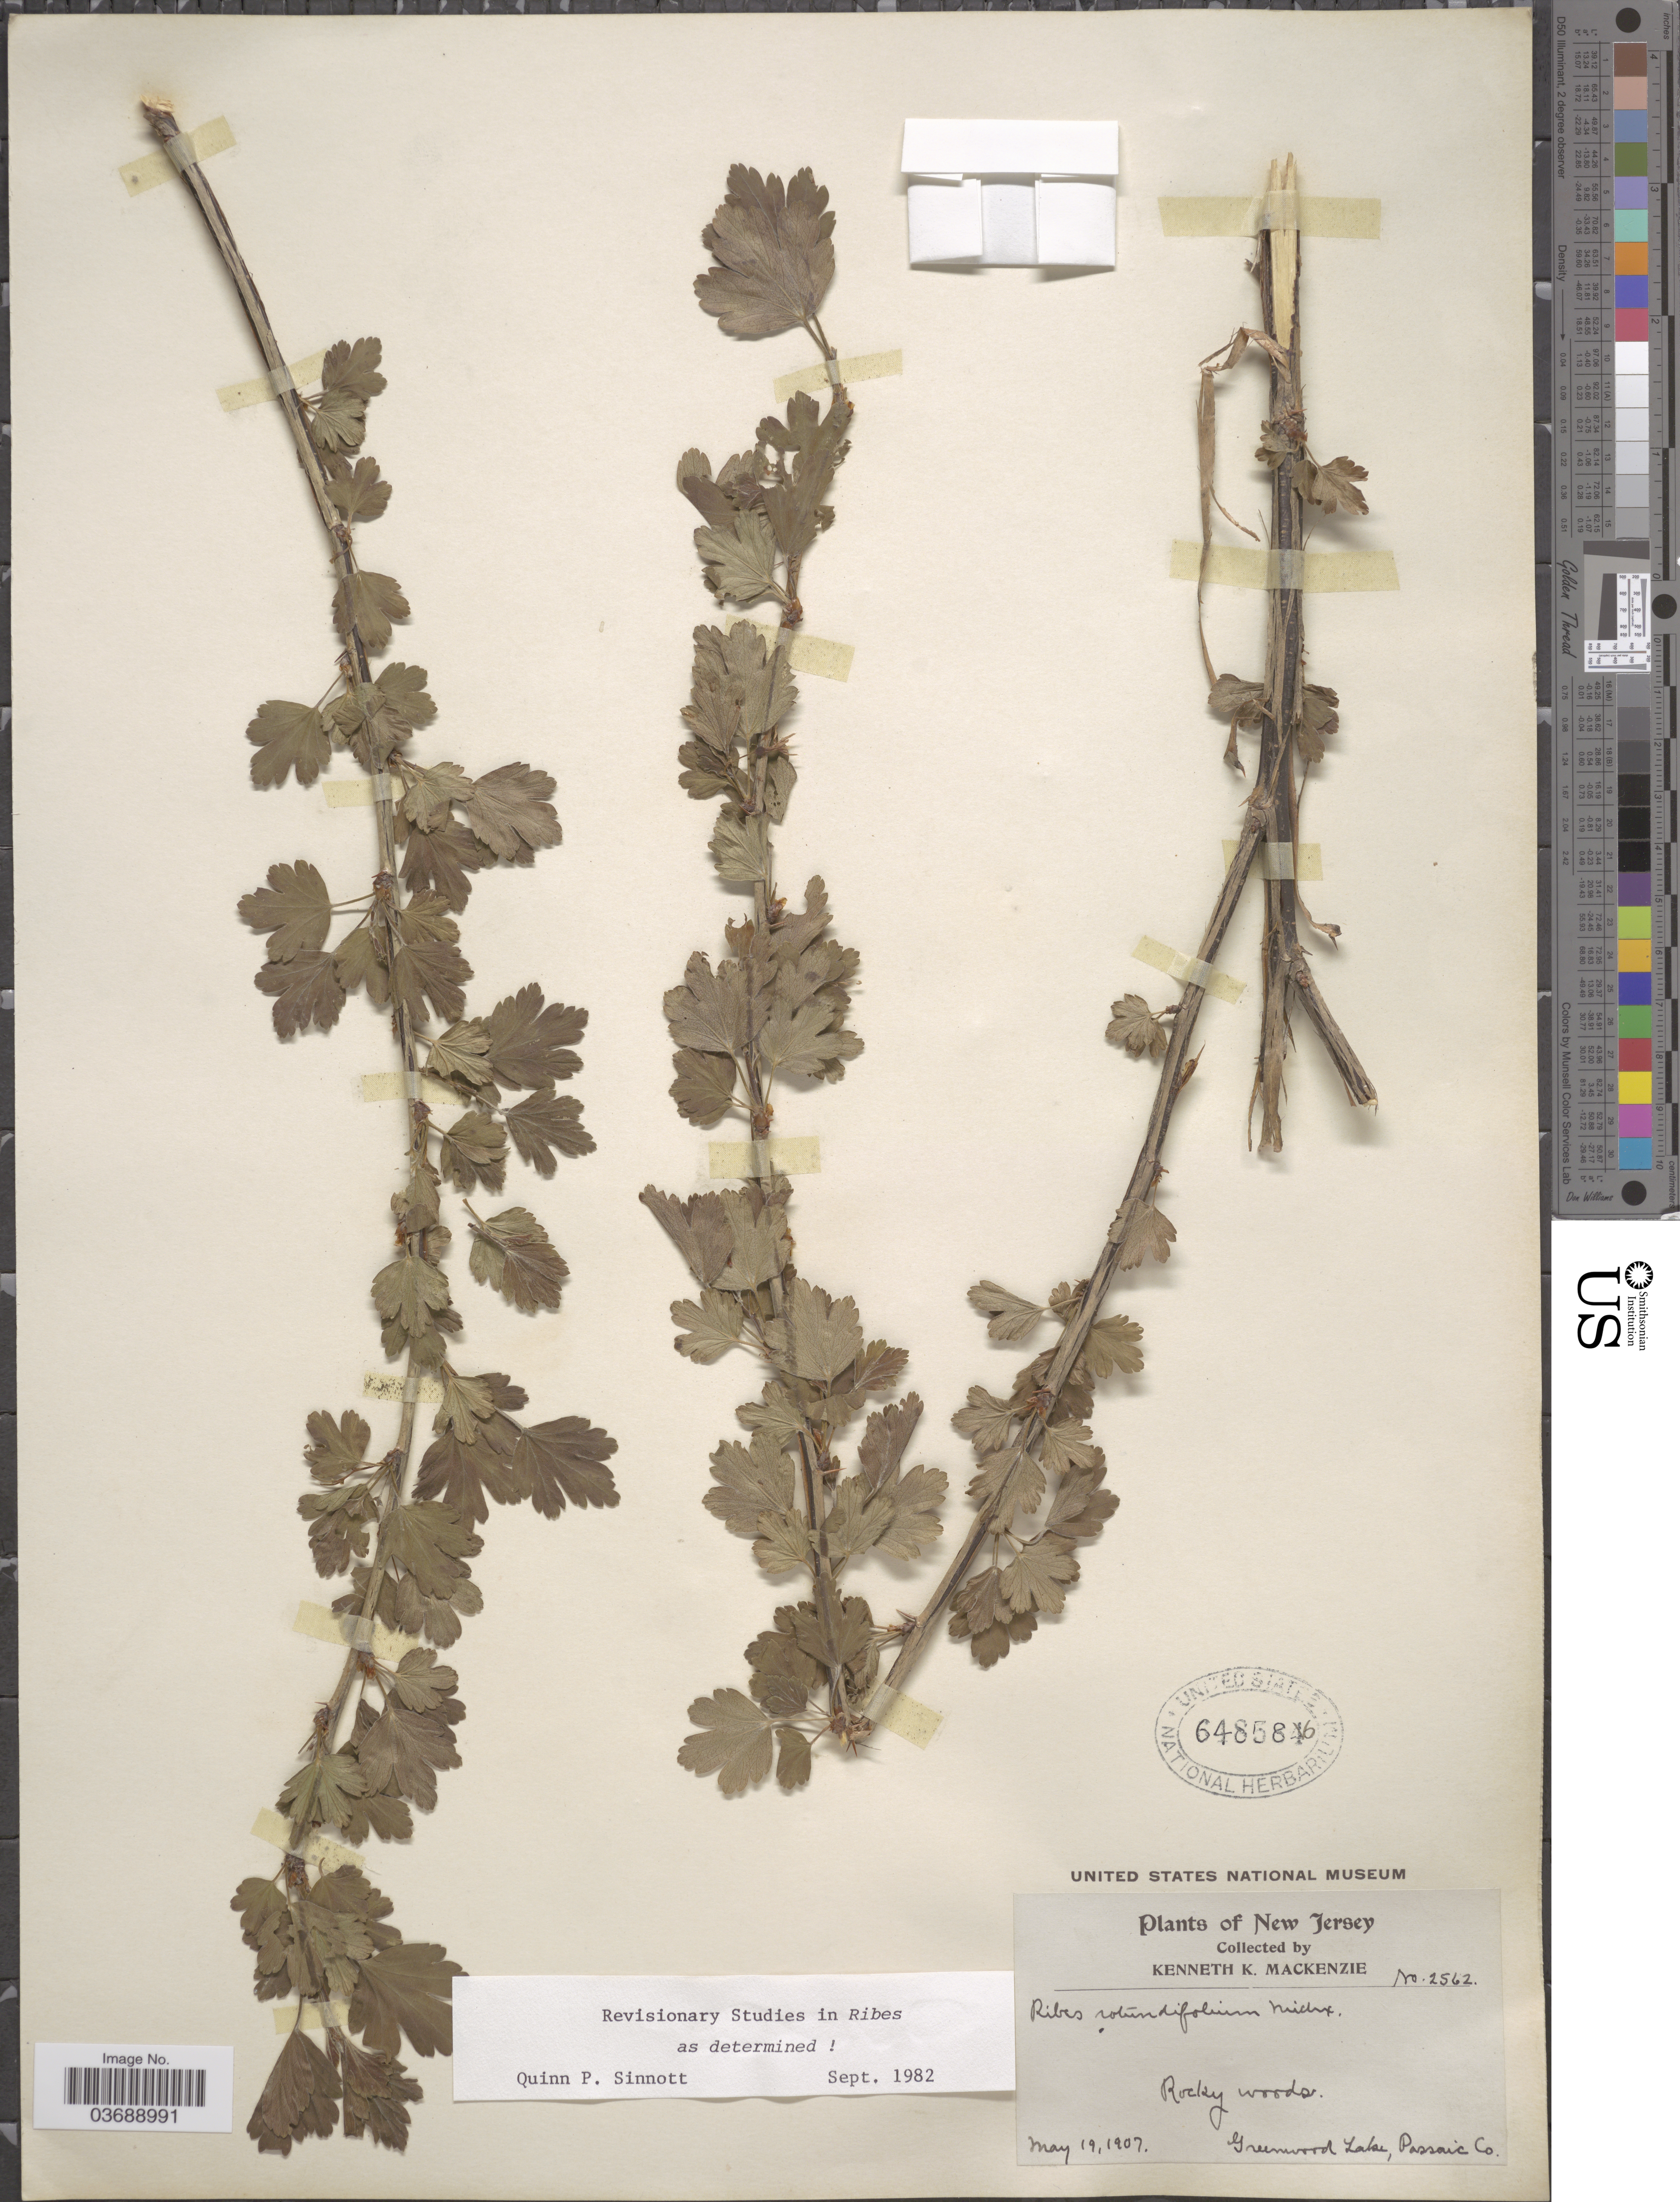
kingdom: Plantae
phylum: Tracheophyta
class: Magnoliopsida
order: Saxifragales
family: Grossulariaceae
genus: Ribes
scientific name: Ribes rotundifolium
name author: Michx.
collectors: K. K. Mackenzie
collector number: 2562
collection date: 1907-05-19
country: United States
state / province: New Jersey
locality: Greenwood Lake, Passaic Co.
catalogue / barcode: US 648586